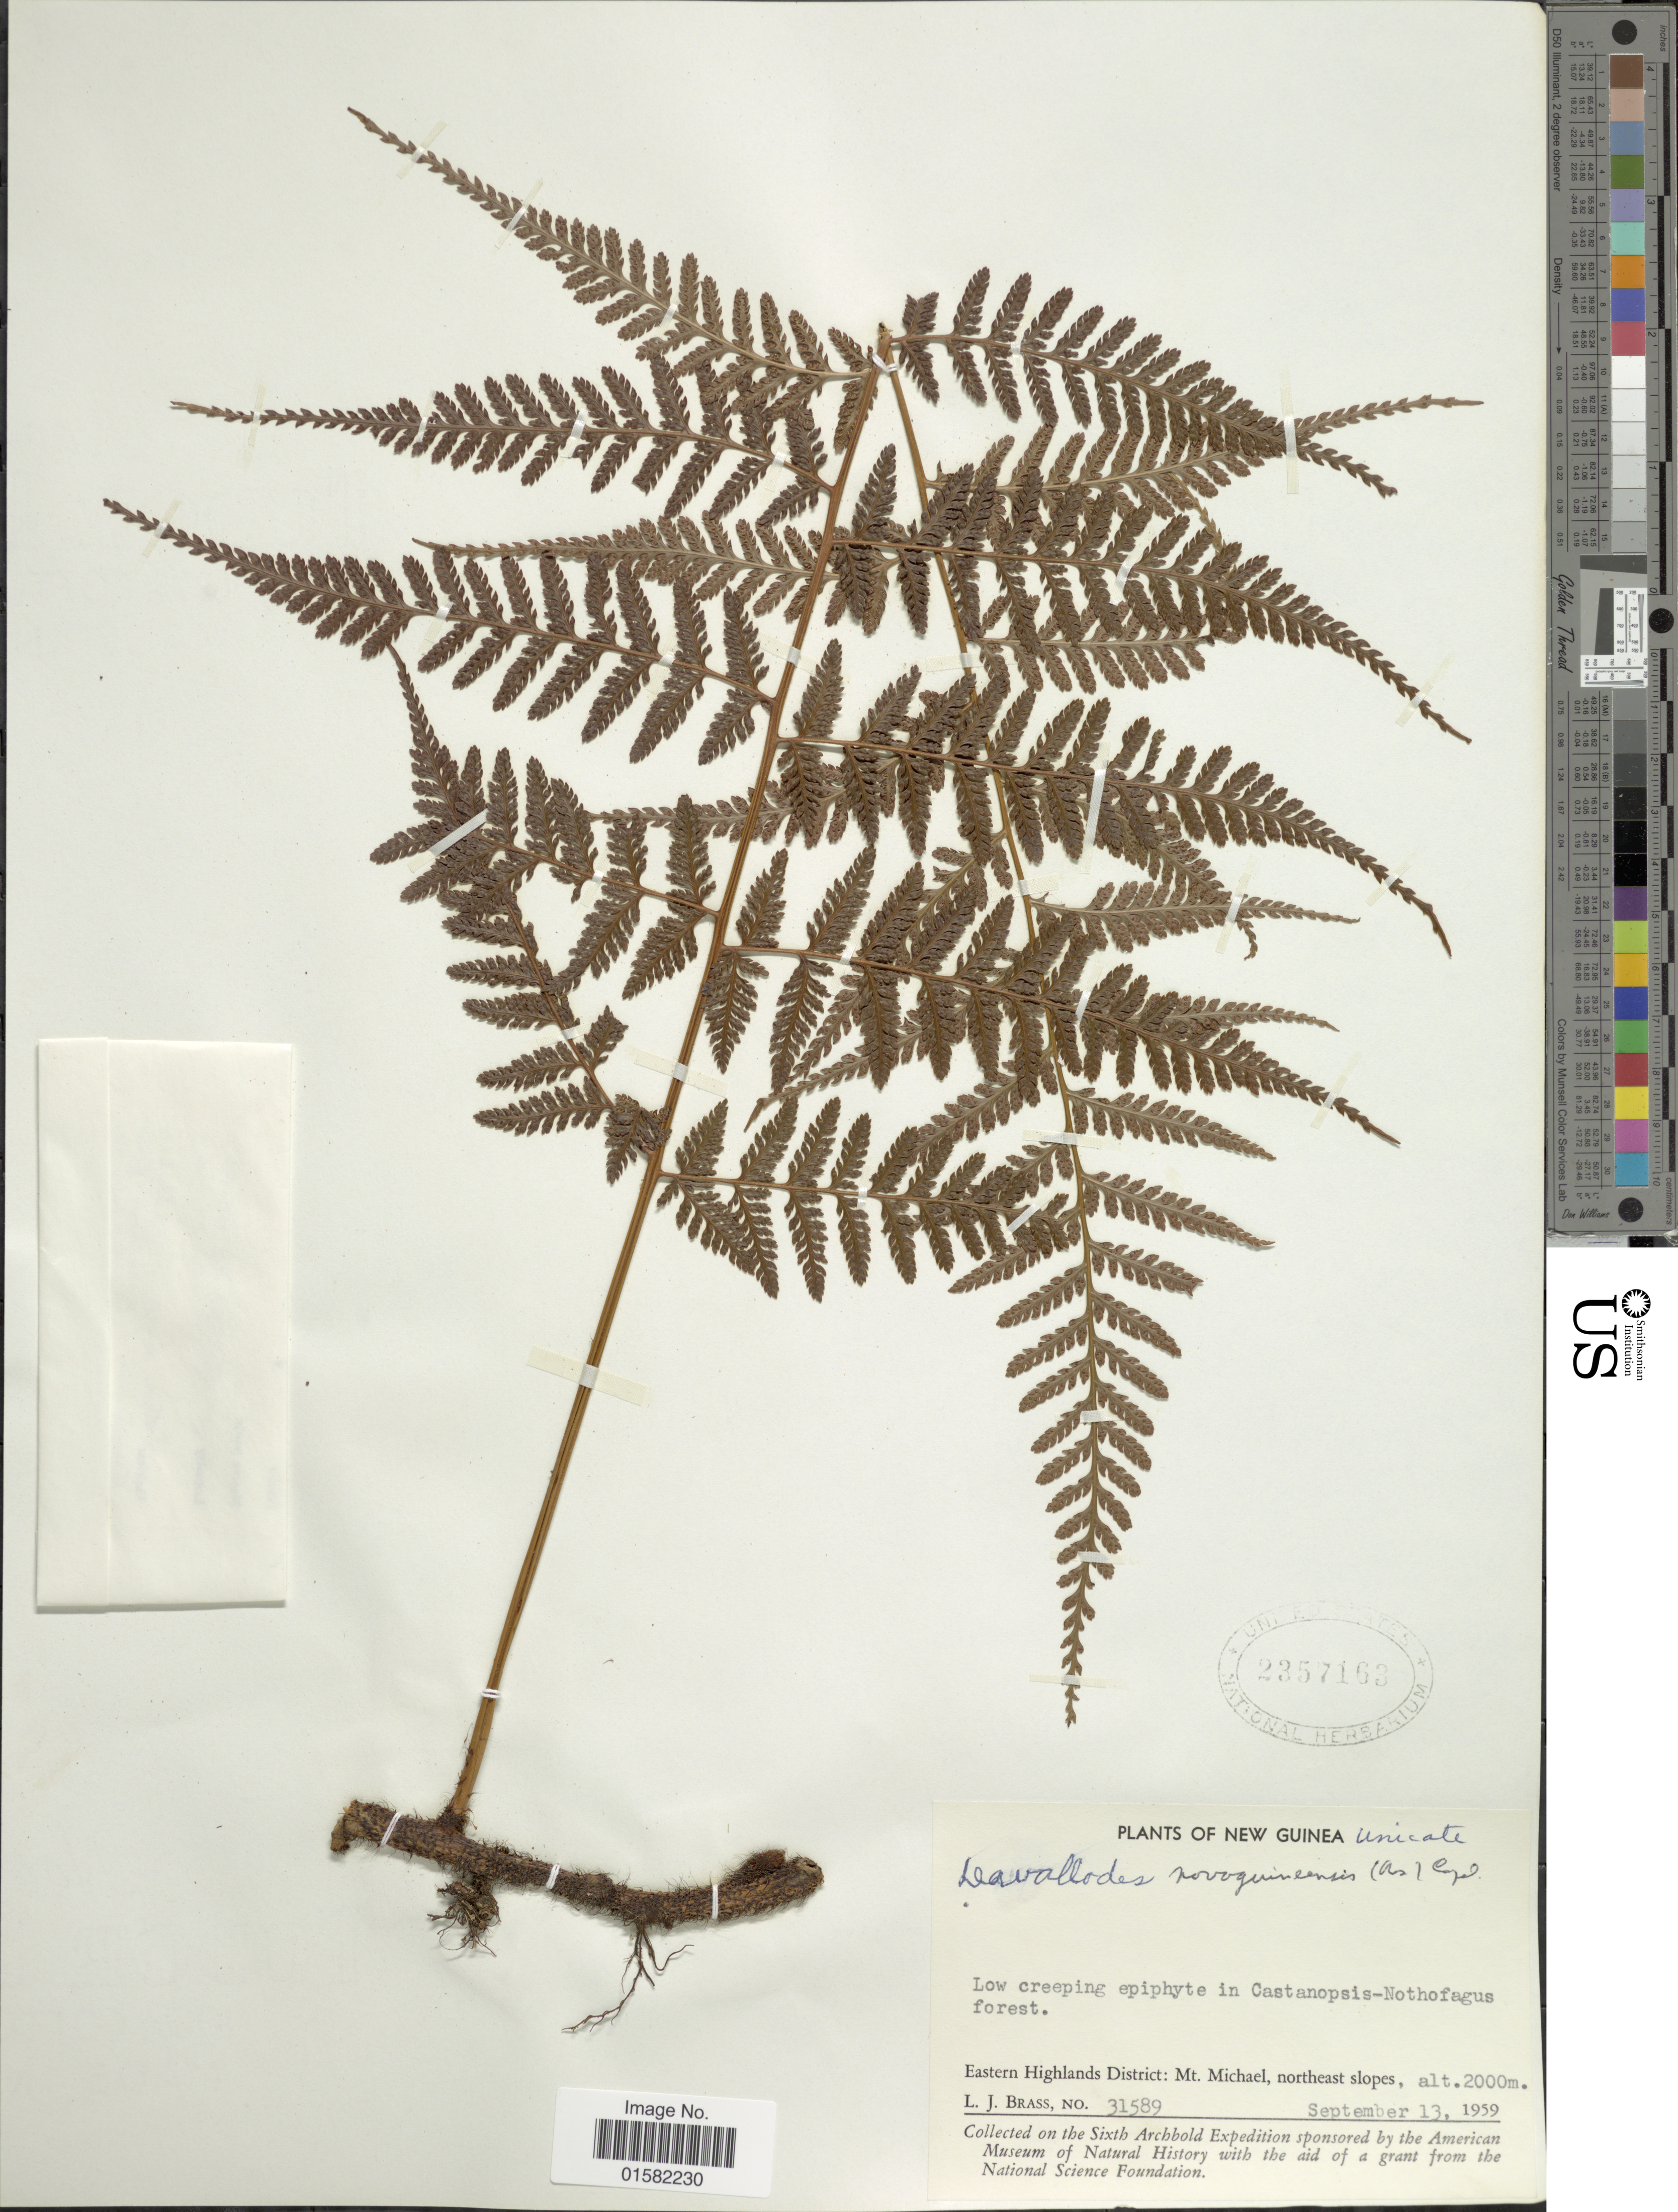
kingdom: Plantae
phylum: Tracheophyta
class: Polypodiopsida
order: Polypodiales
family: Davalliaceae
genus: Davallodes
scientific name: Davallodes novoguineense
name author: (Rosenst.) Copel.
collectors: L. J. Brass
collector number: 31589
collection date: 1959-09-13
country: Papua New Guinea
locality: New Guinea, Eastern Highlands District: Mt Michael, northeast slopes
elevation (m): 2000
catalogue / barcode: US 2357163